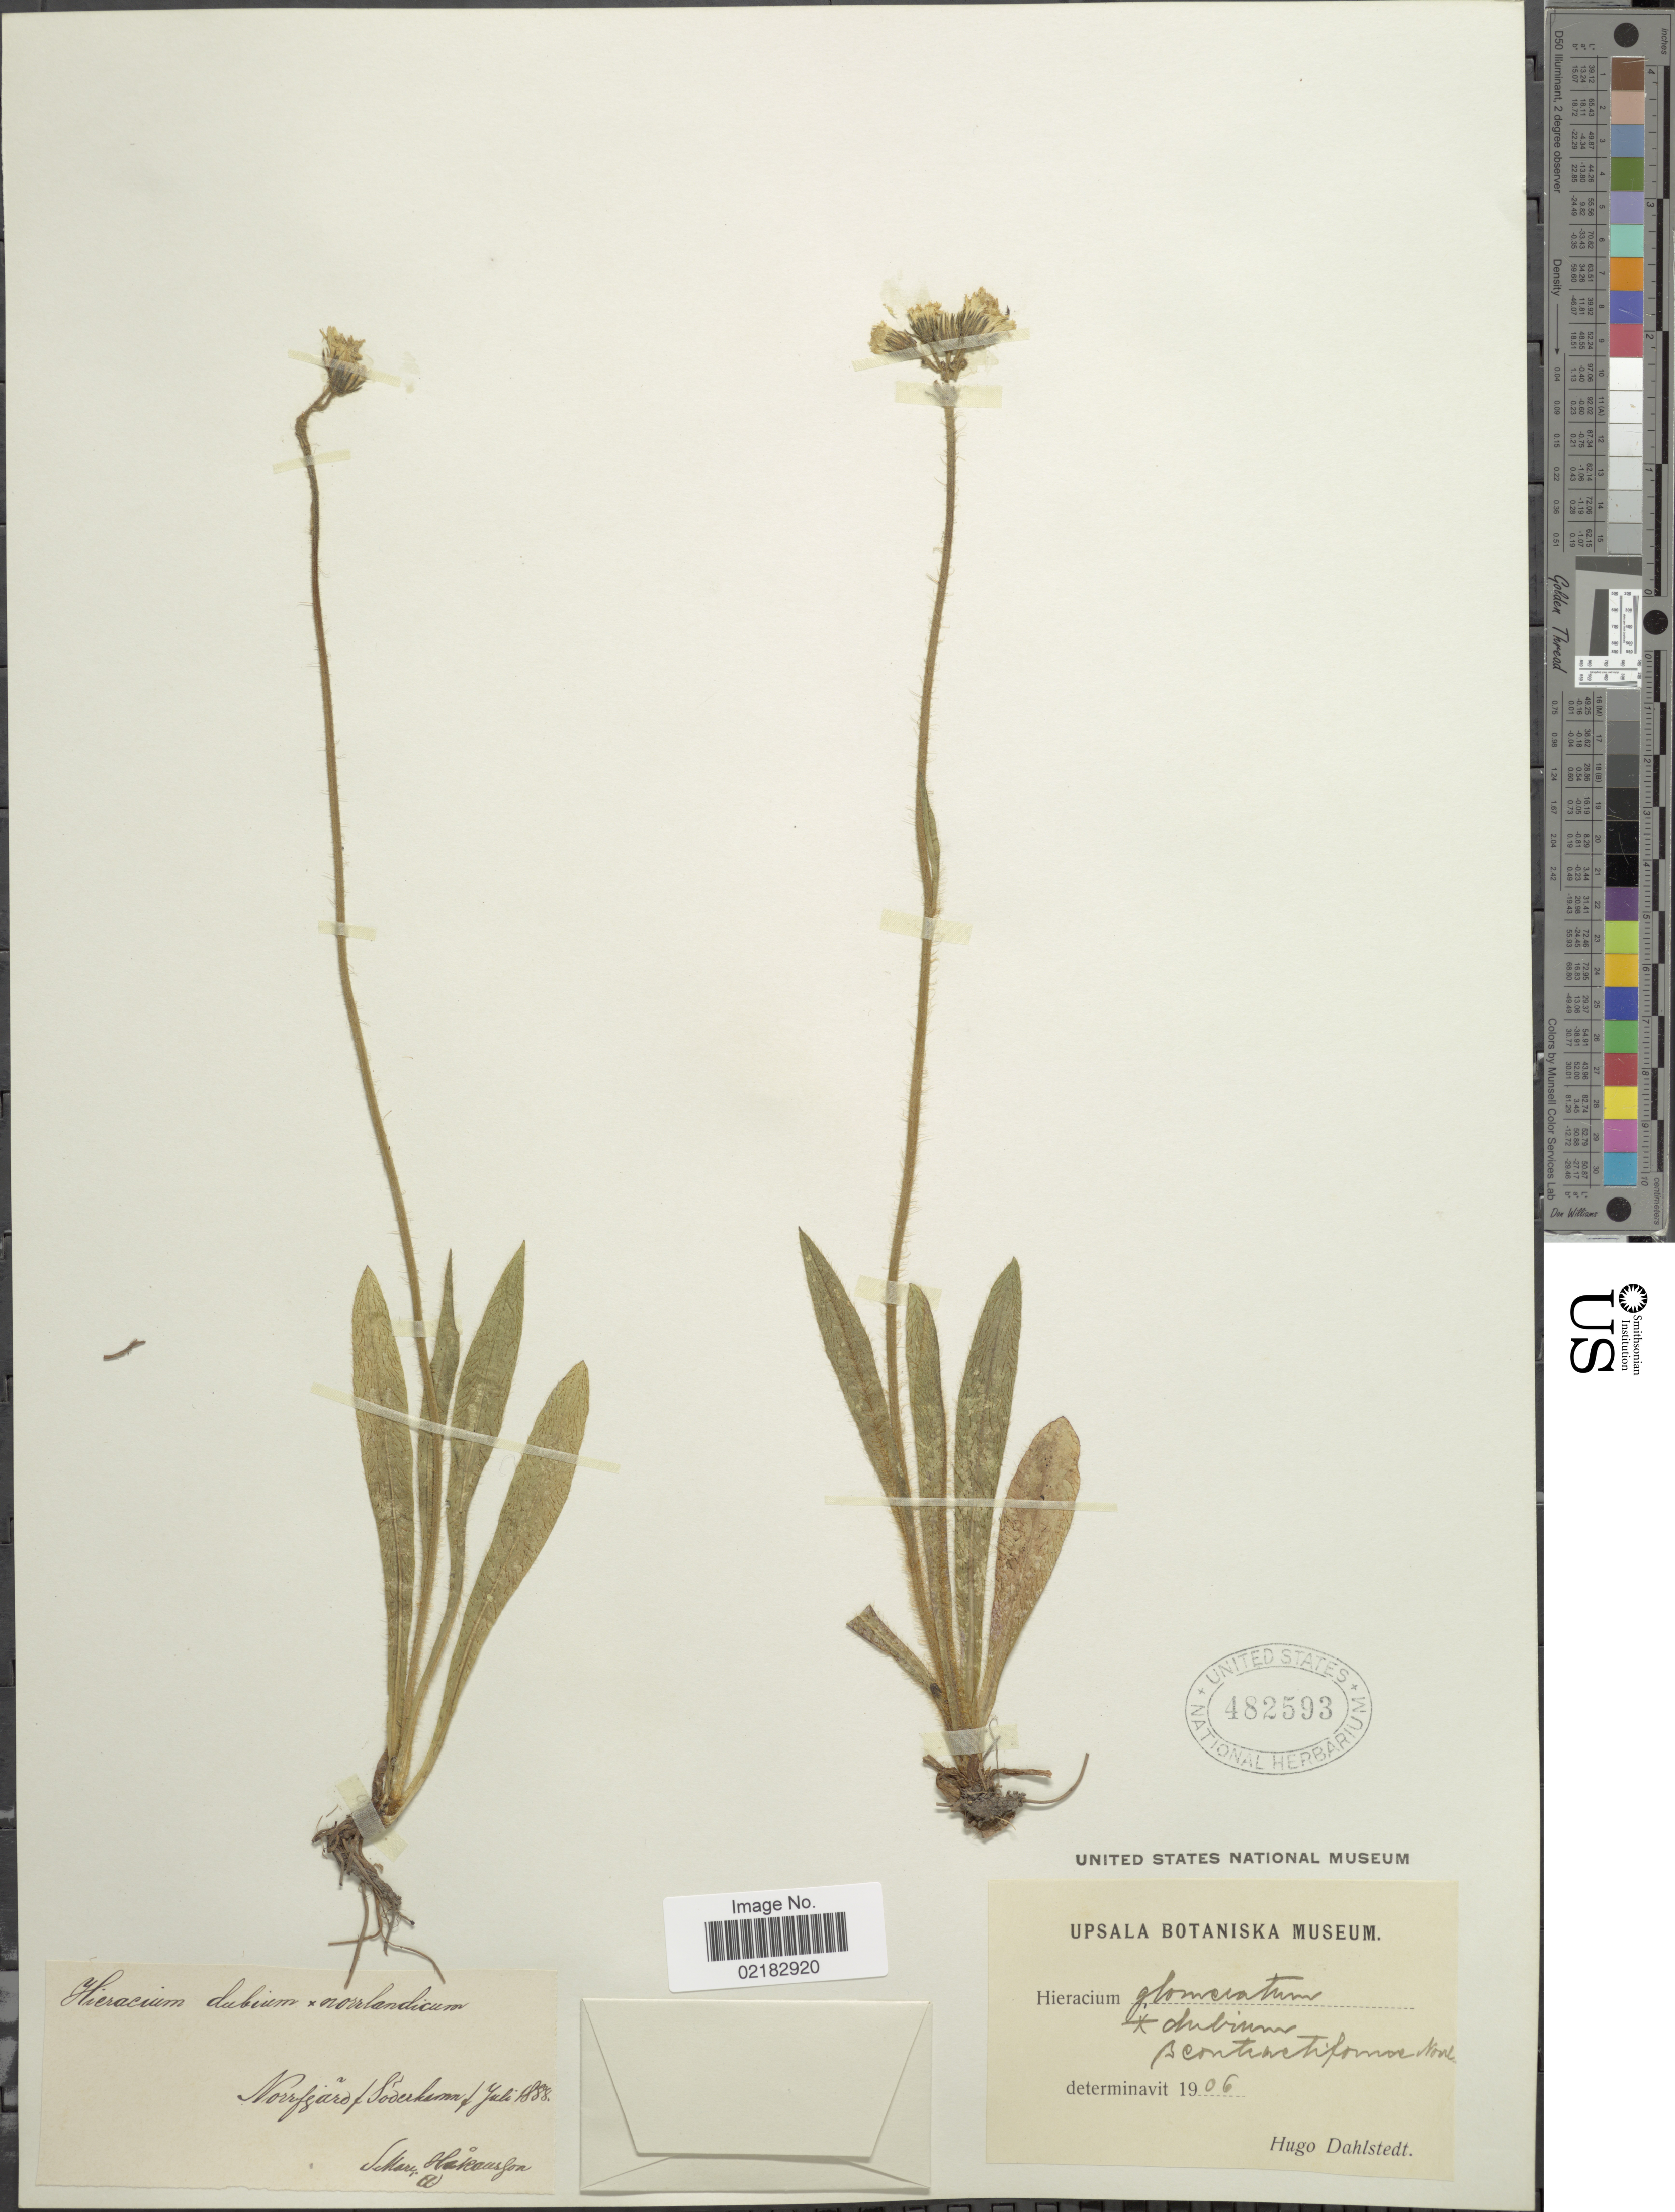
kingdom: Plantae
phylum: Tracheophyta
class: Magnoliopsida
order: Asterales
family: Asteraceae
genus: Pilosella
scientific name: Pilosella glomerata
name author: (Froel.) Fr.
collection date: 1888-07-01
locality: Norryfeaf Soderksm [interpreted]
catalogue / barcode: US 482593